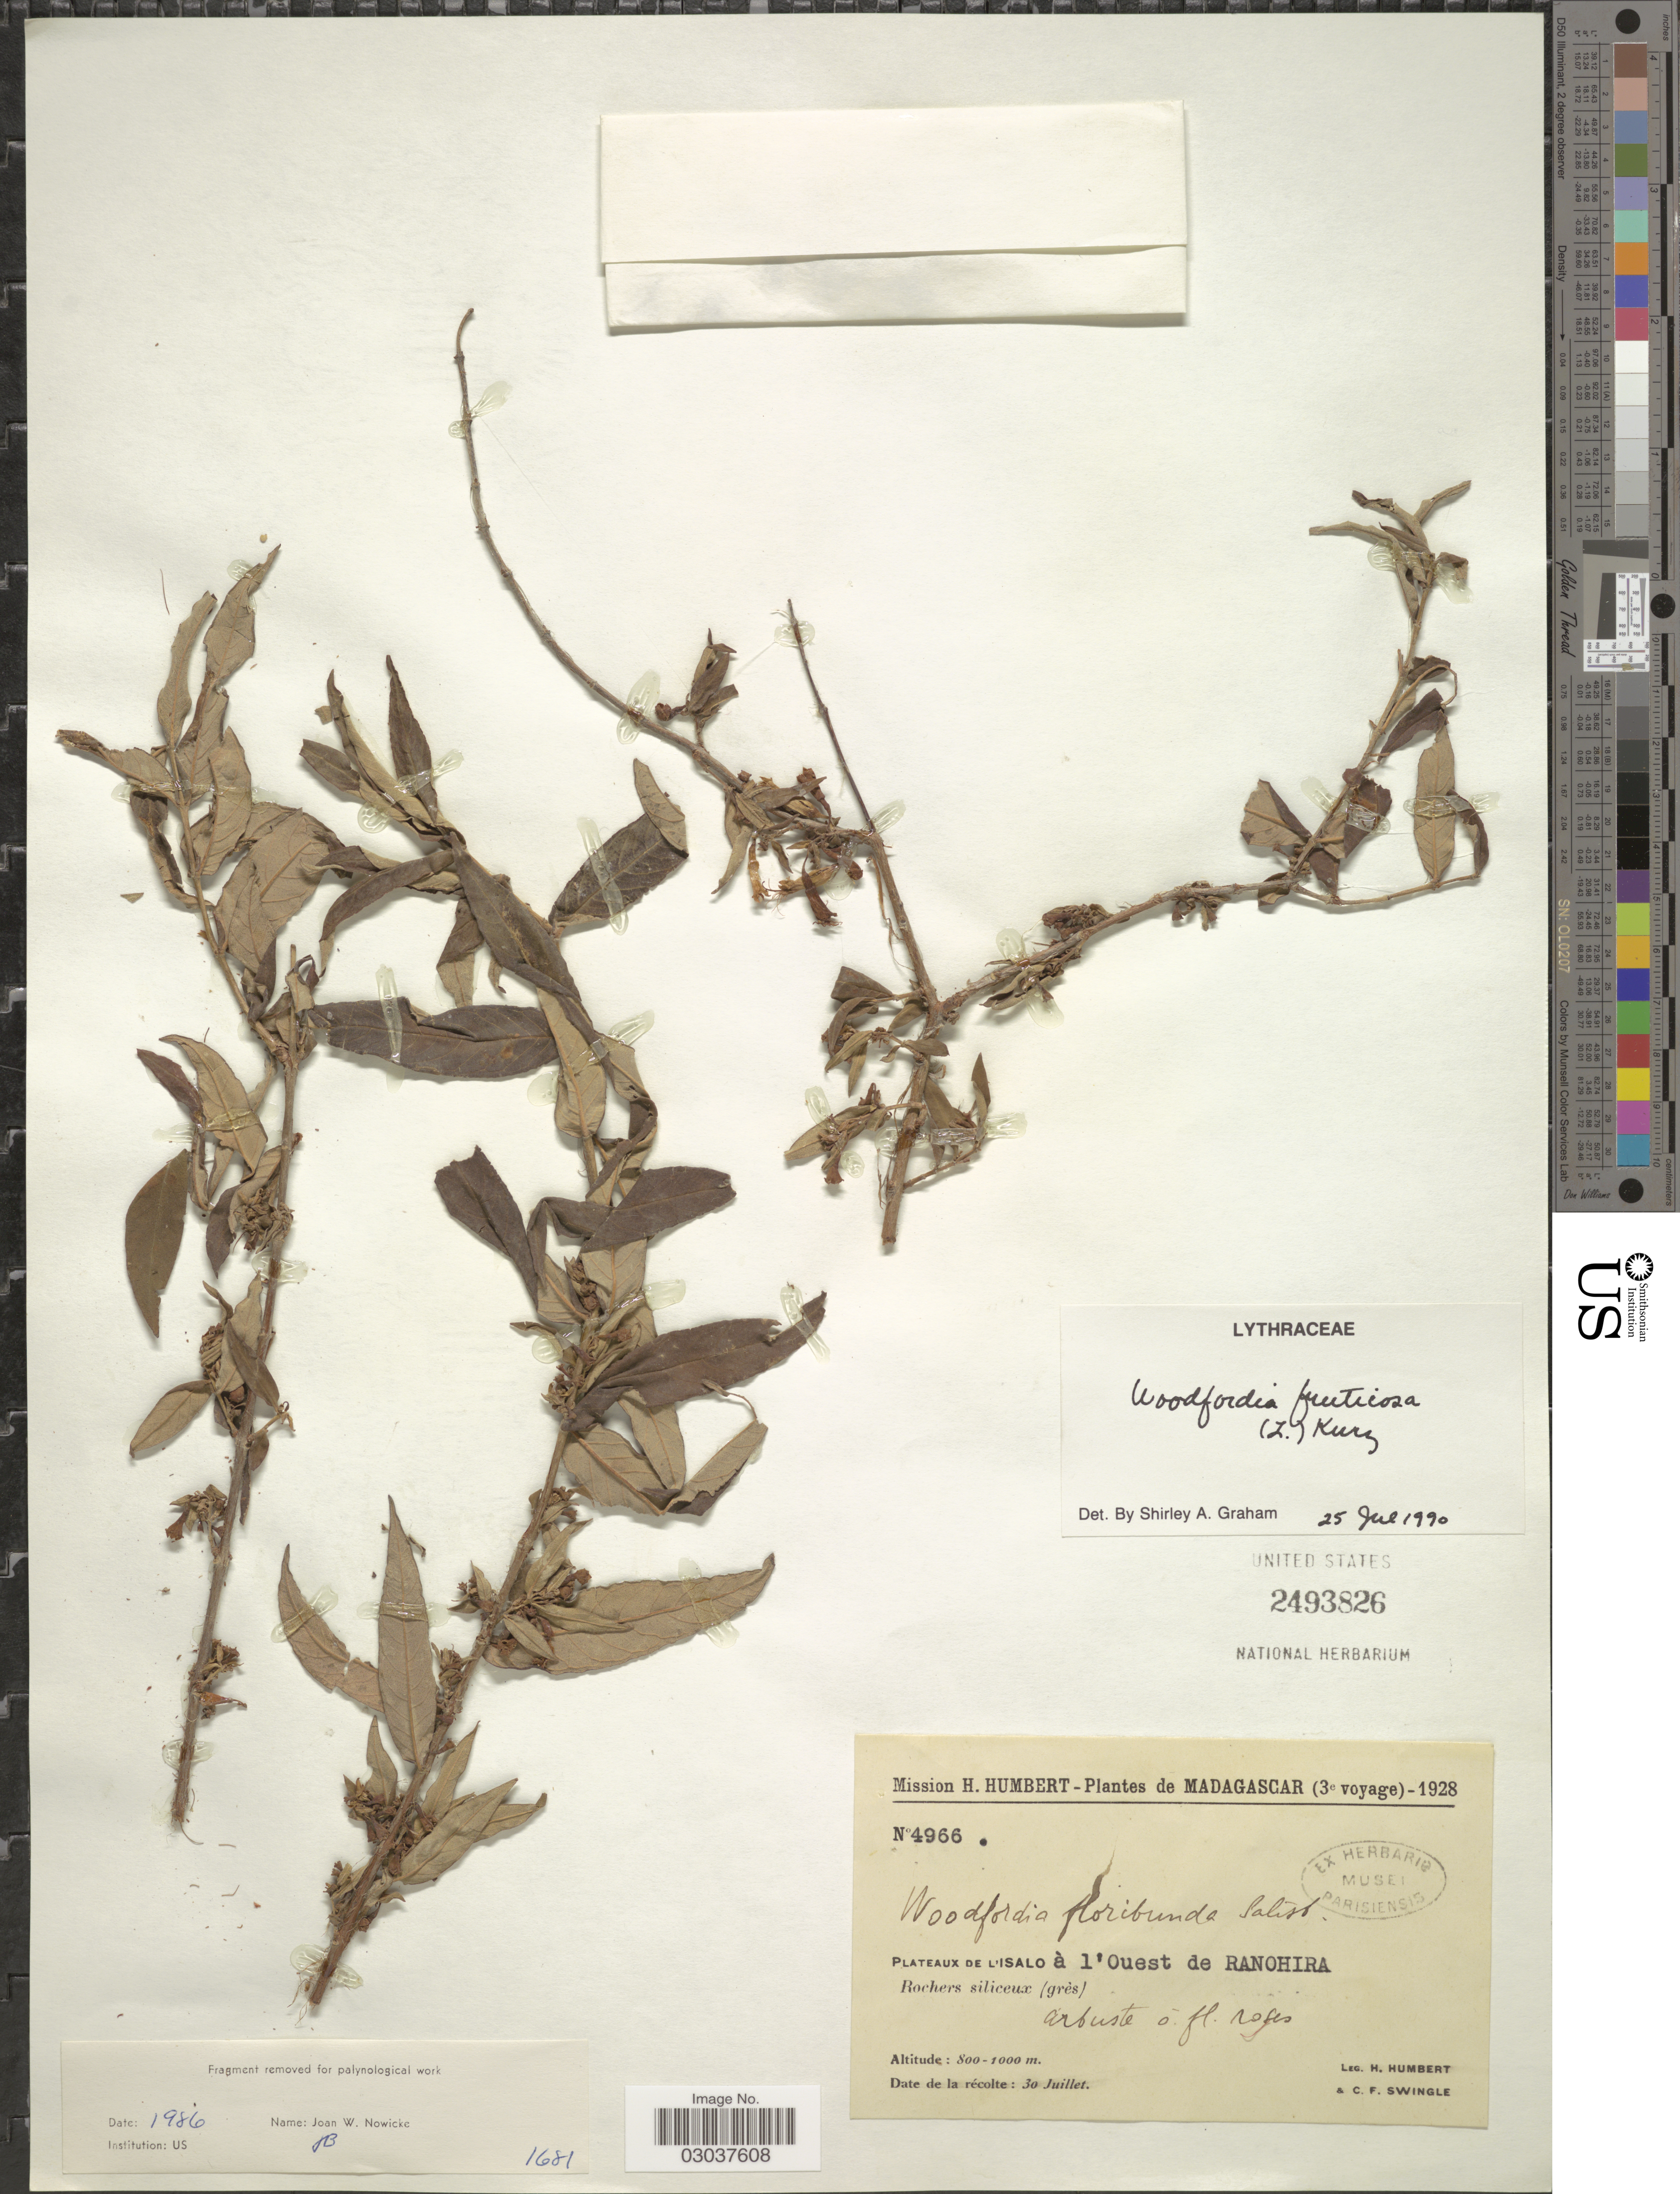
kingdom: Plantae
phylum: Tracheophyta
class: Magnoliopsida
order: Myrtales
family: Lythraceae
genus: Woodfordia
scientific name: Woodfordia fruticosa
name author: (L.) Kurz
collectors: H. Humbert & C. Swingle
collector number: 4966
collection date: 1928-07-30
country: Madagascar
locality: Plateaux de L'Isalo à L'Ouest de Ranohira. Rochers siliceux (grès).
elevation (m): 800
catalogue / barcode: US 2493826